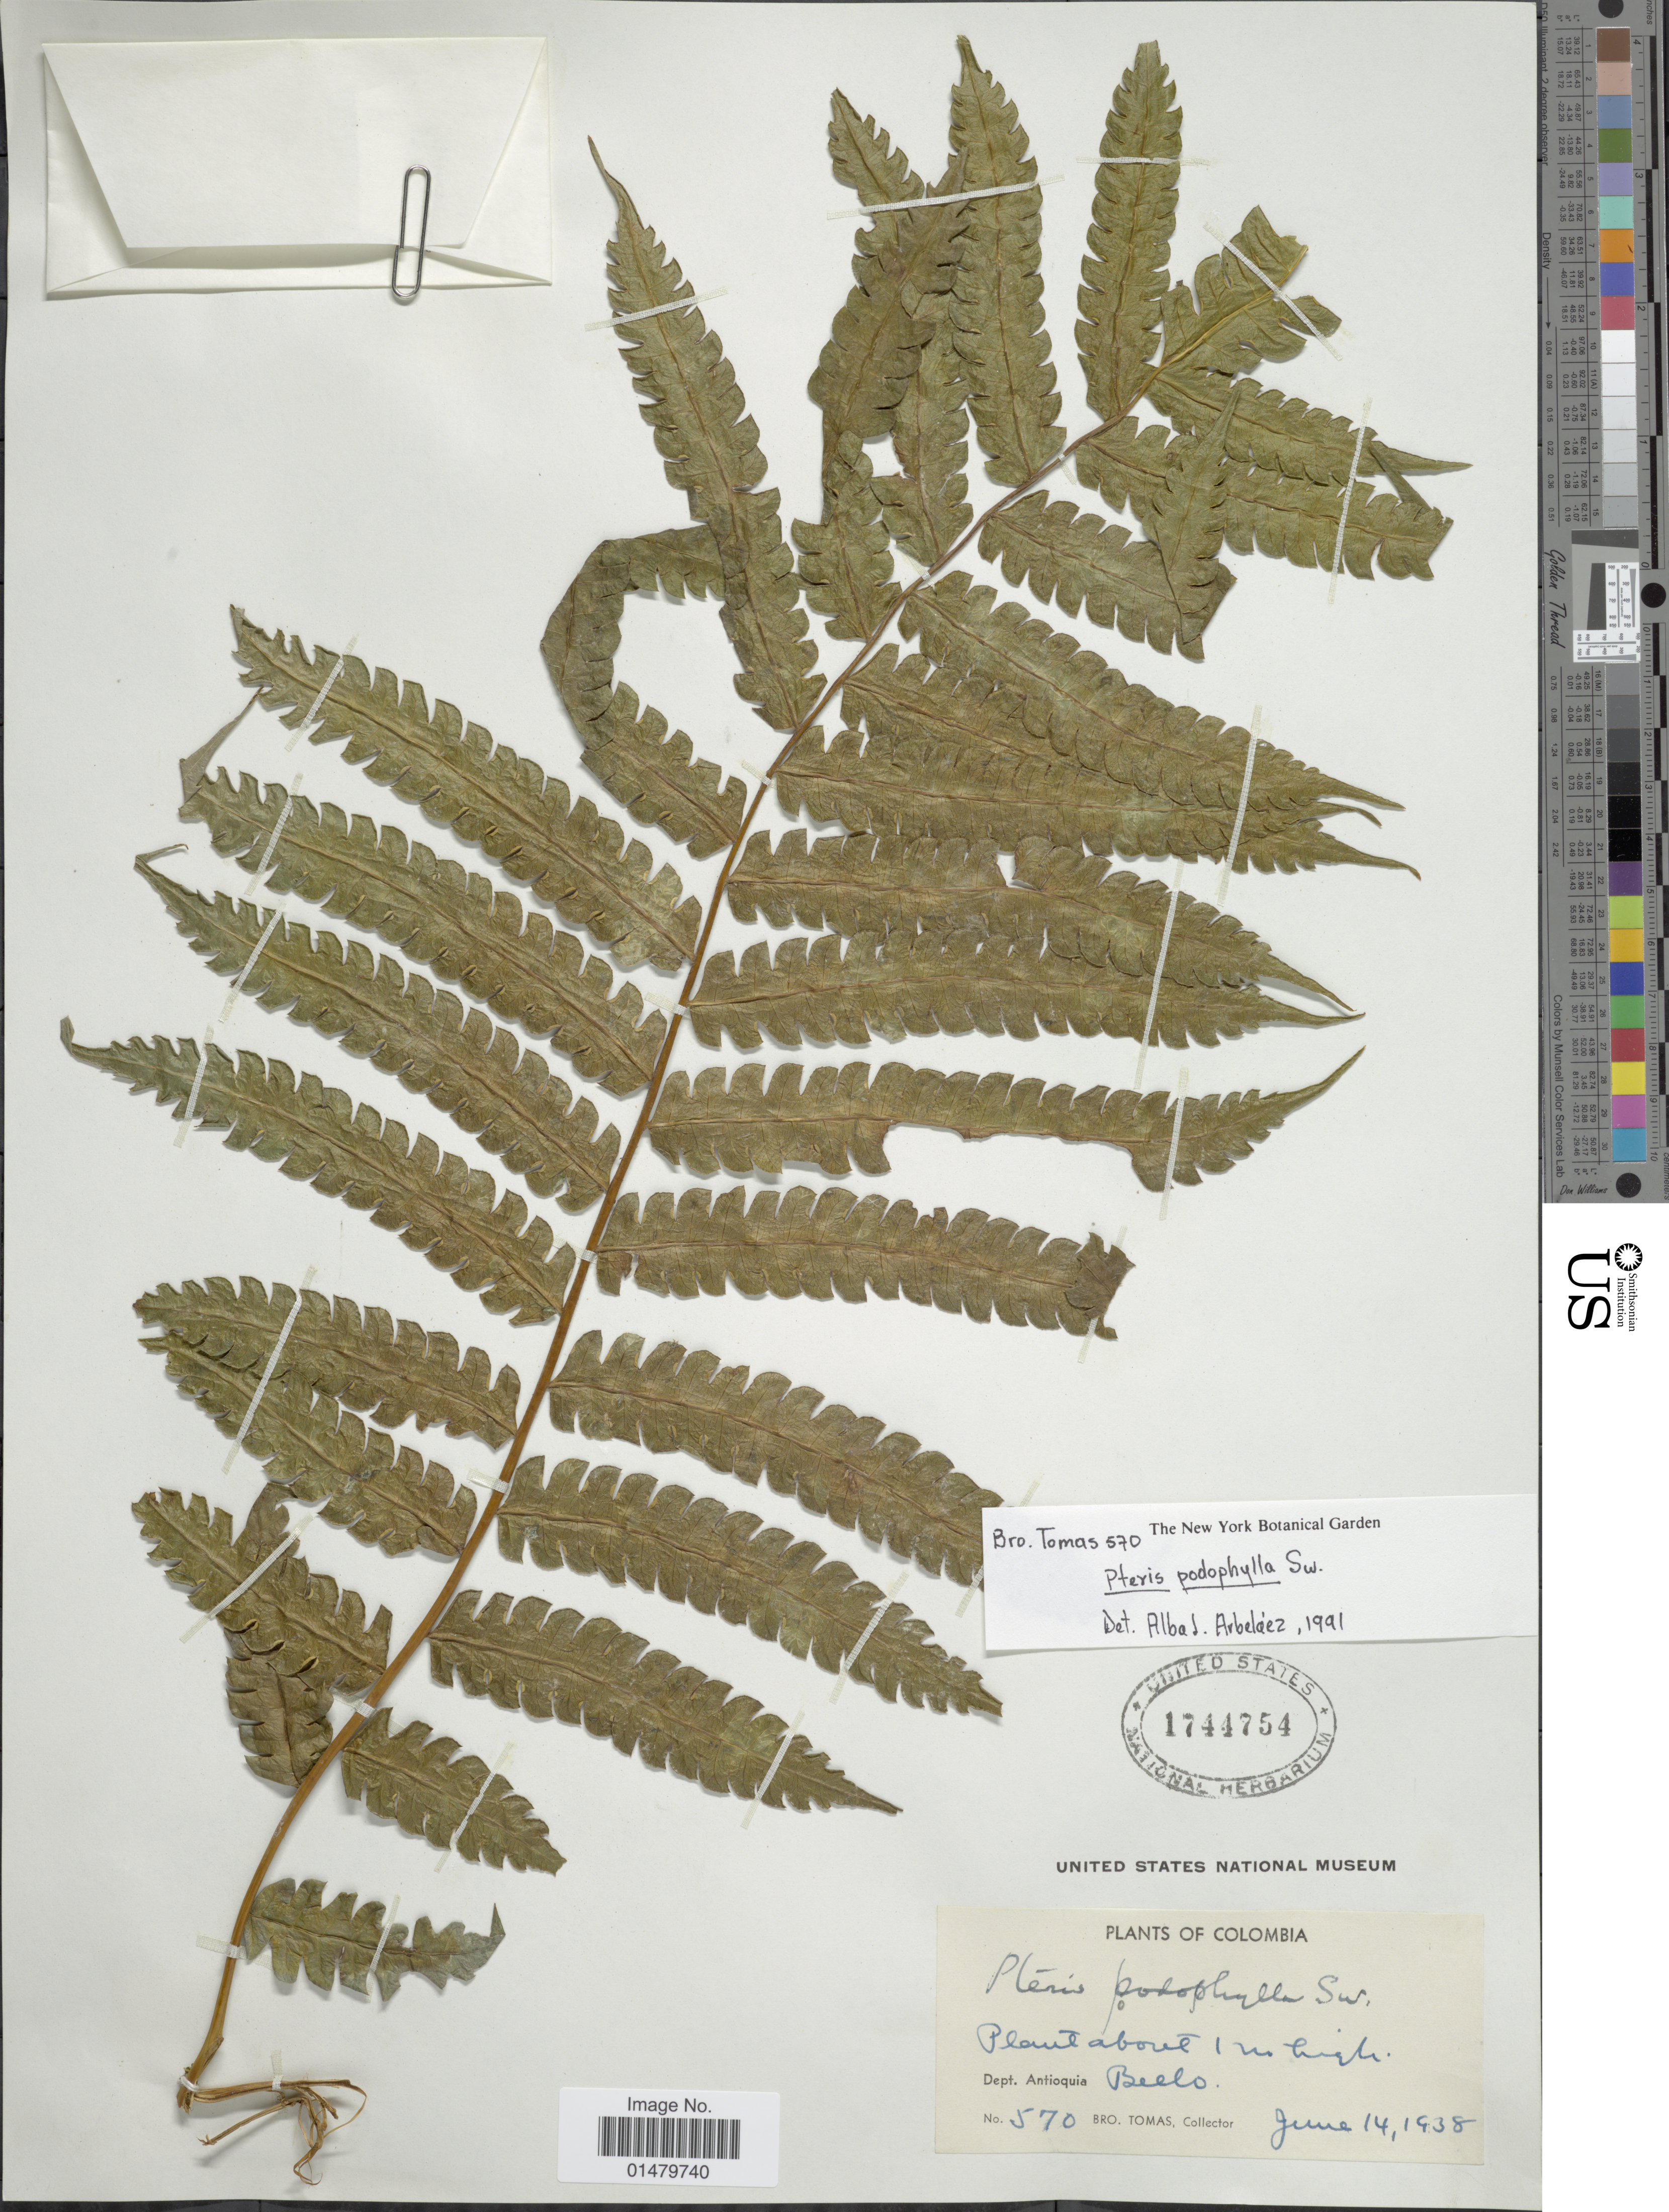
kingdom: Plantae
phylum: Tracheophyta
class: Polypodiopsida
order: Polypodiales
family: Pteridaceae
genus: Pteris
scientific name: Pteris podophylla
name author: Sw.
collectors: B. Tomas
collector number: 570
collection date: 1938-06-14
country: Colombia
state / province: Antioquia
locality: Dept. Antioquia. Bello.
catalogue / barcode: US 1744754